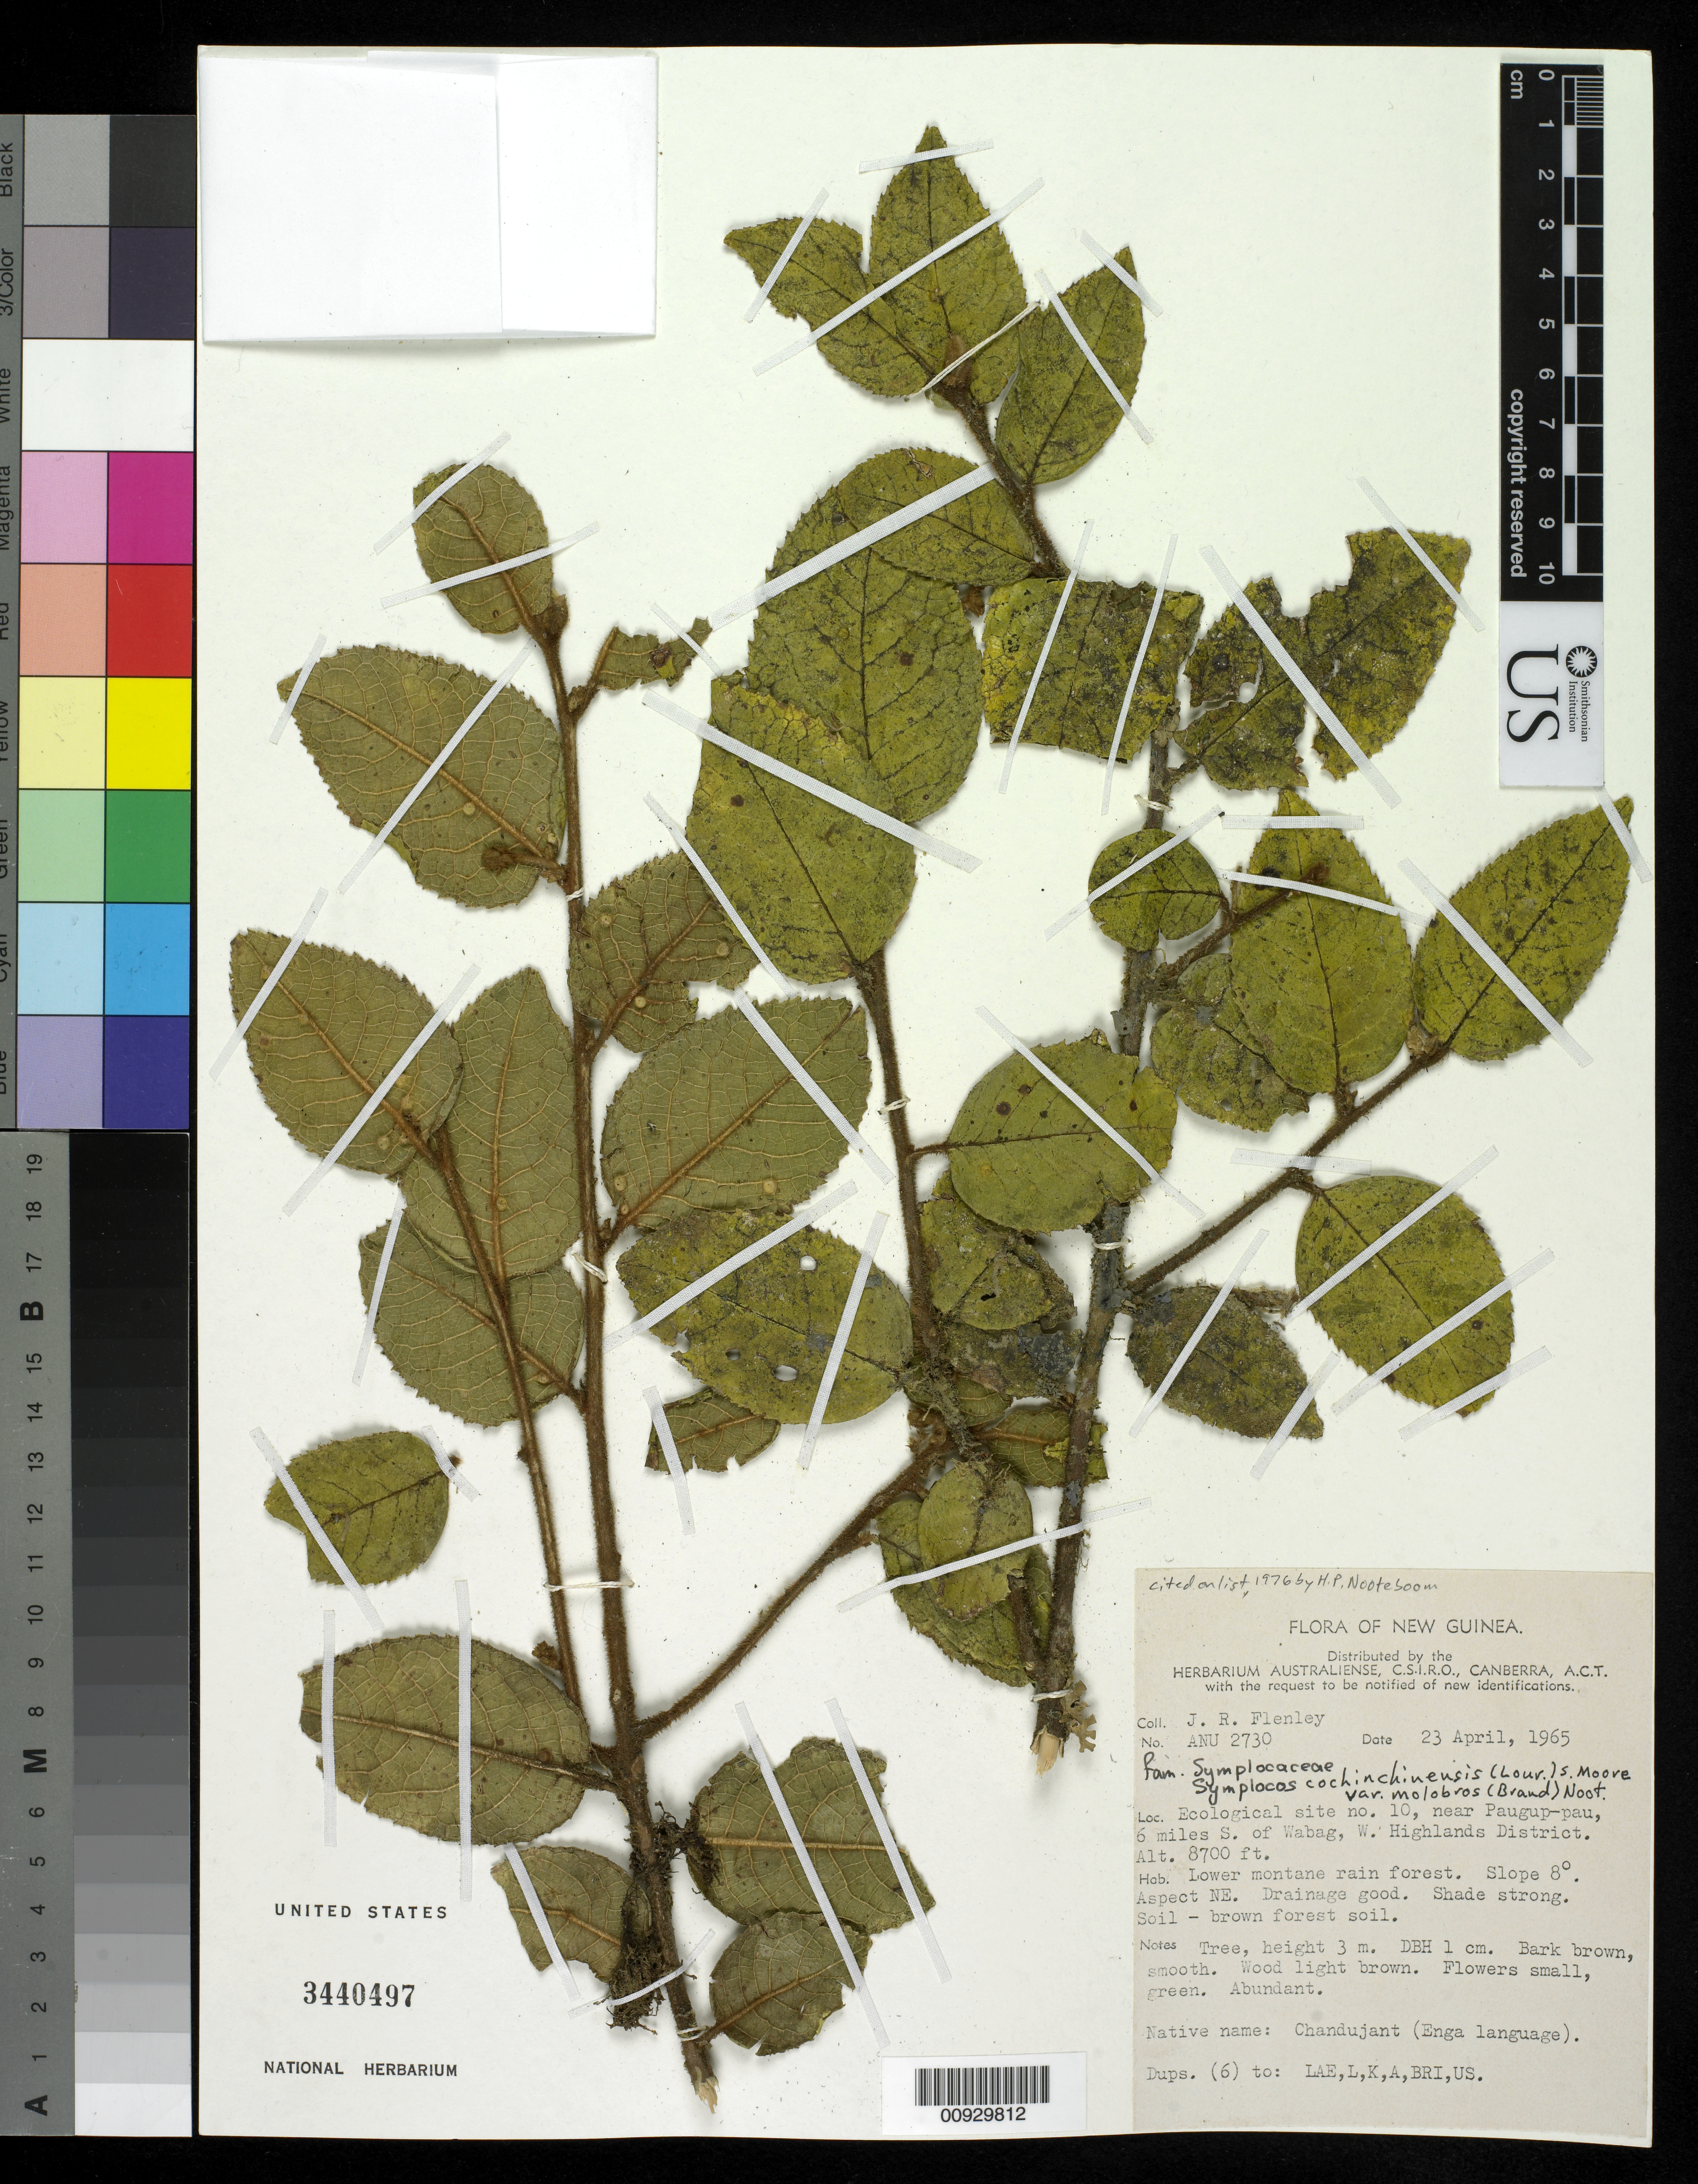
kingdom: Plantae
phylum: Tracheophyta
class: Magnoliopsida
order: Ericales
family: Symplocaceae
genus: Symplocos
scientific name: Symplocos cochinchinensis var. molobros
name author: (Brand) Noot.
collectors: J. Flenley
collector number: ANU 2730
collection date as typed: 23 Apr 1965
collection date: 1965-04-23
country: Papua New Guinea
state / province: Enga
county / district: Wabag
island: New Guinea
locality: Ecological site no. 10, near Paugup-pau, 6 miles S of Wabag, W Highlands District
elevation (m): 2652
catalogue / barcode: US 3440497